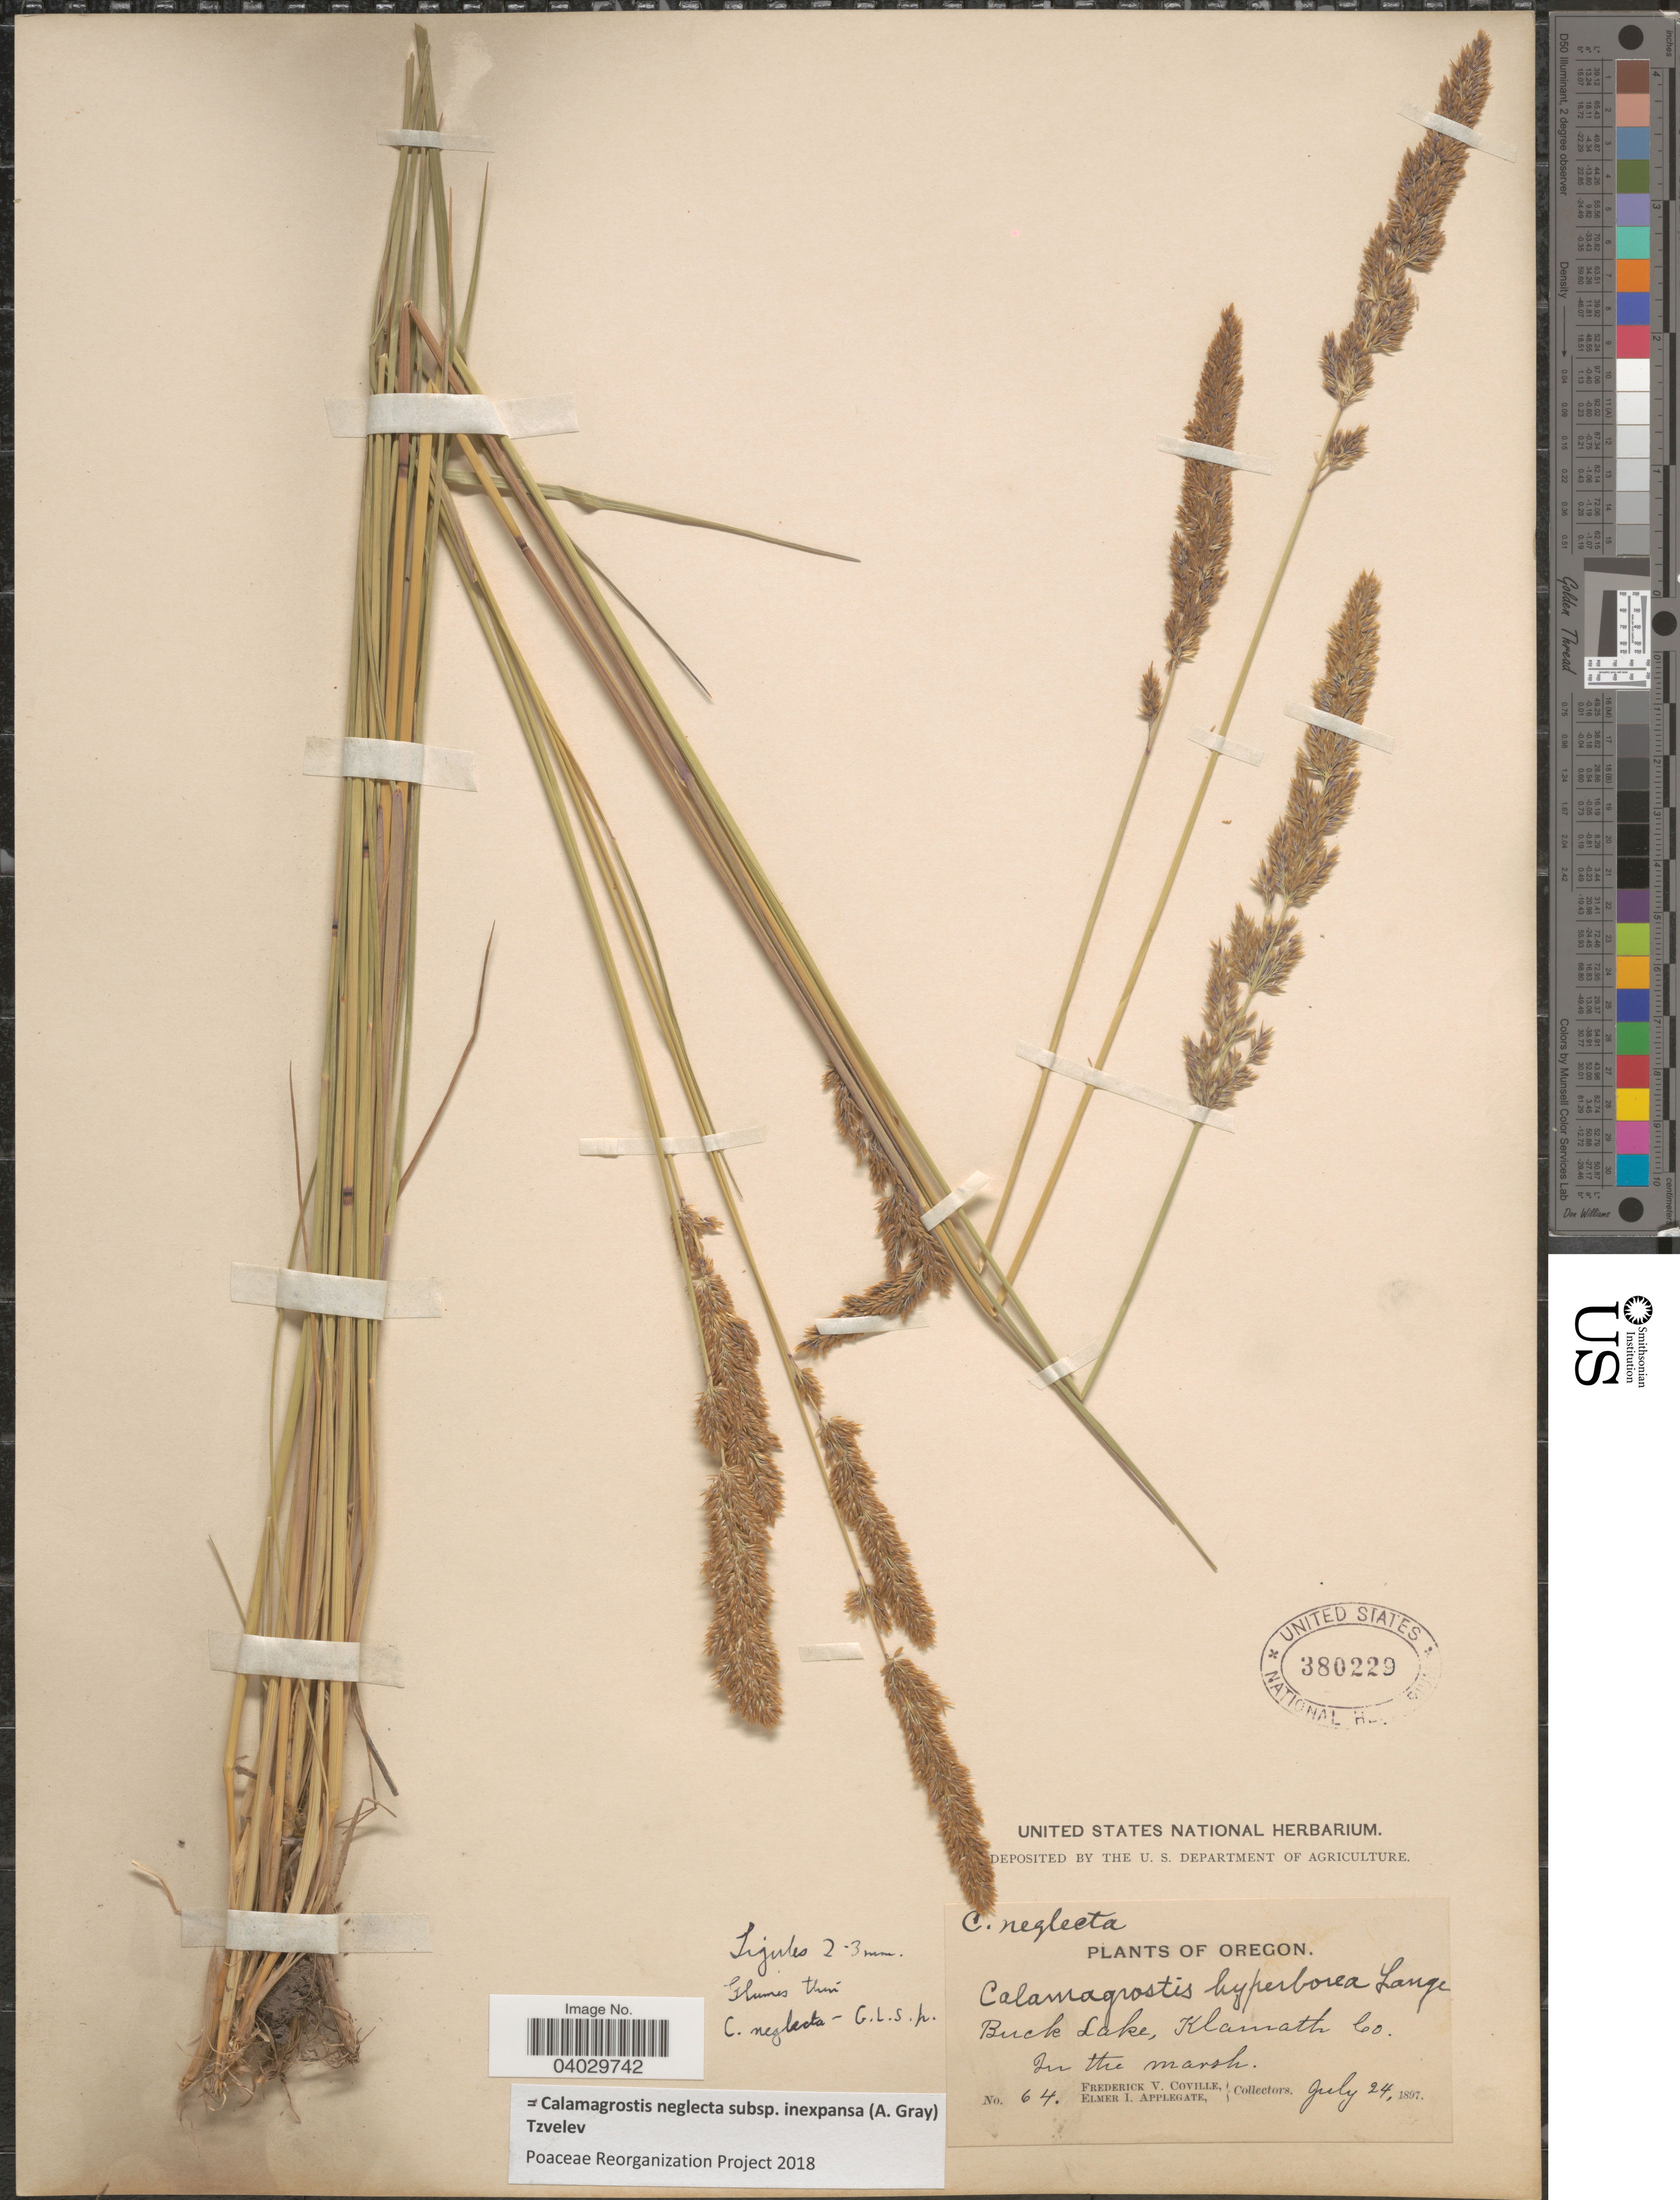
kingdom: Plantae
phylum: Tracheophyta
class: Liliopsida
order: Poales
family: Poaceae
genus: Calamagrostis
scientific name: Calamagrostis neglecta subsp. inexpansa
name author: (A. Gray) Tzvelev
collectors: F. V. Coville & E. I. Applegate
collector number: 64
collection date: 1897-07-24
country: United States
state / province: Oregon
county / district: Klamath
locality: Buck Lake, Klamath Co.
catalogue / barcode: US 380229